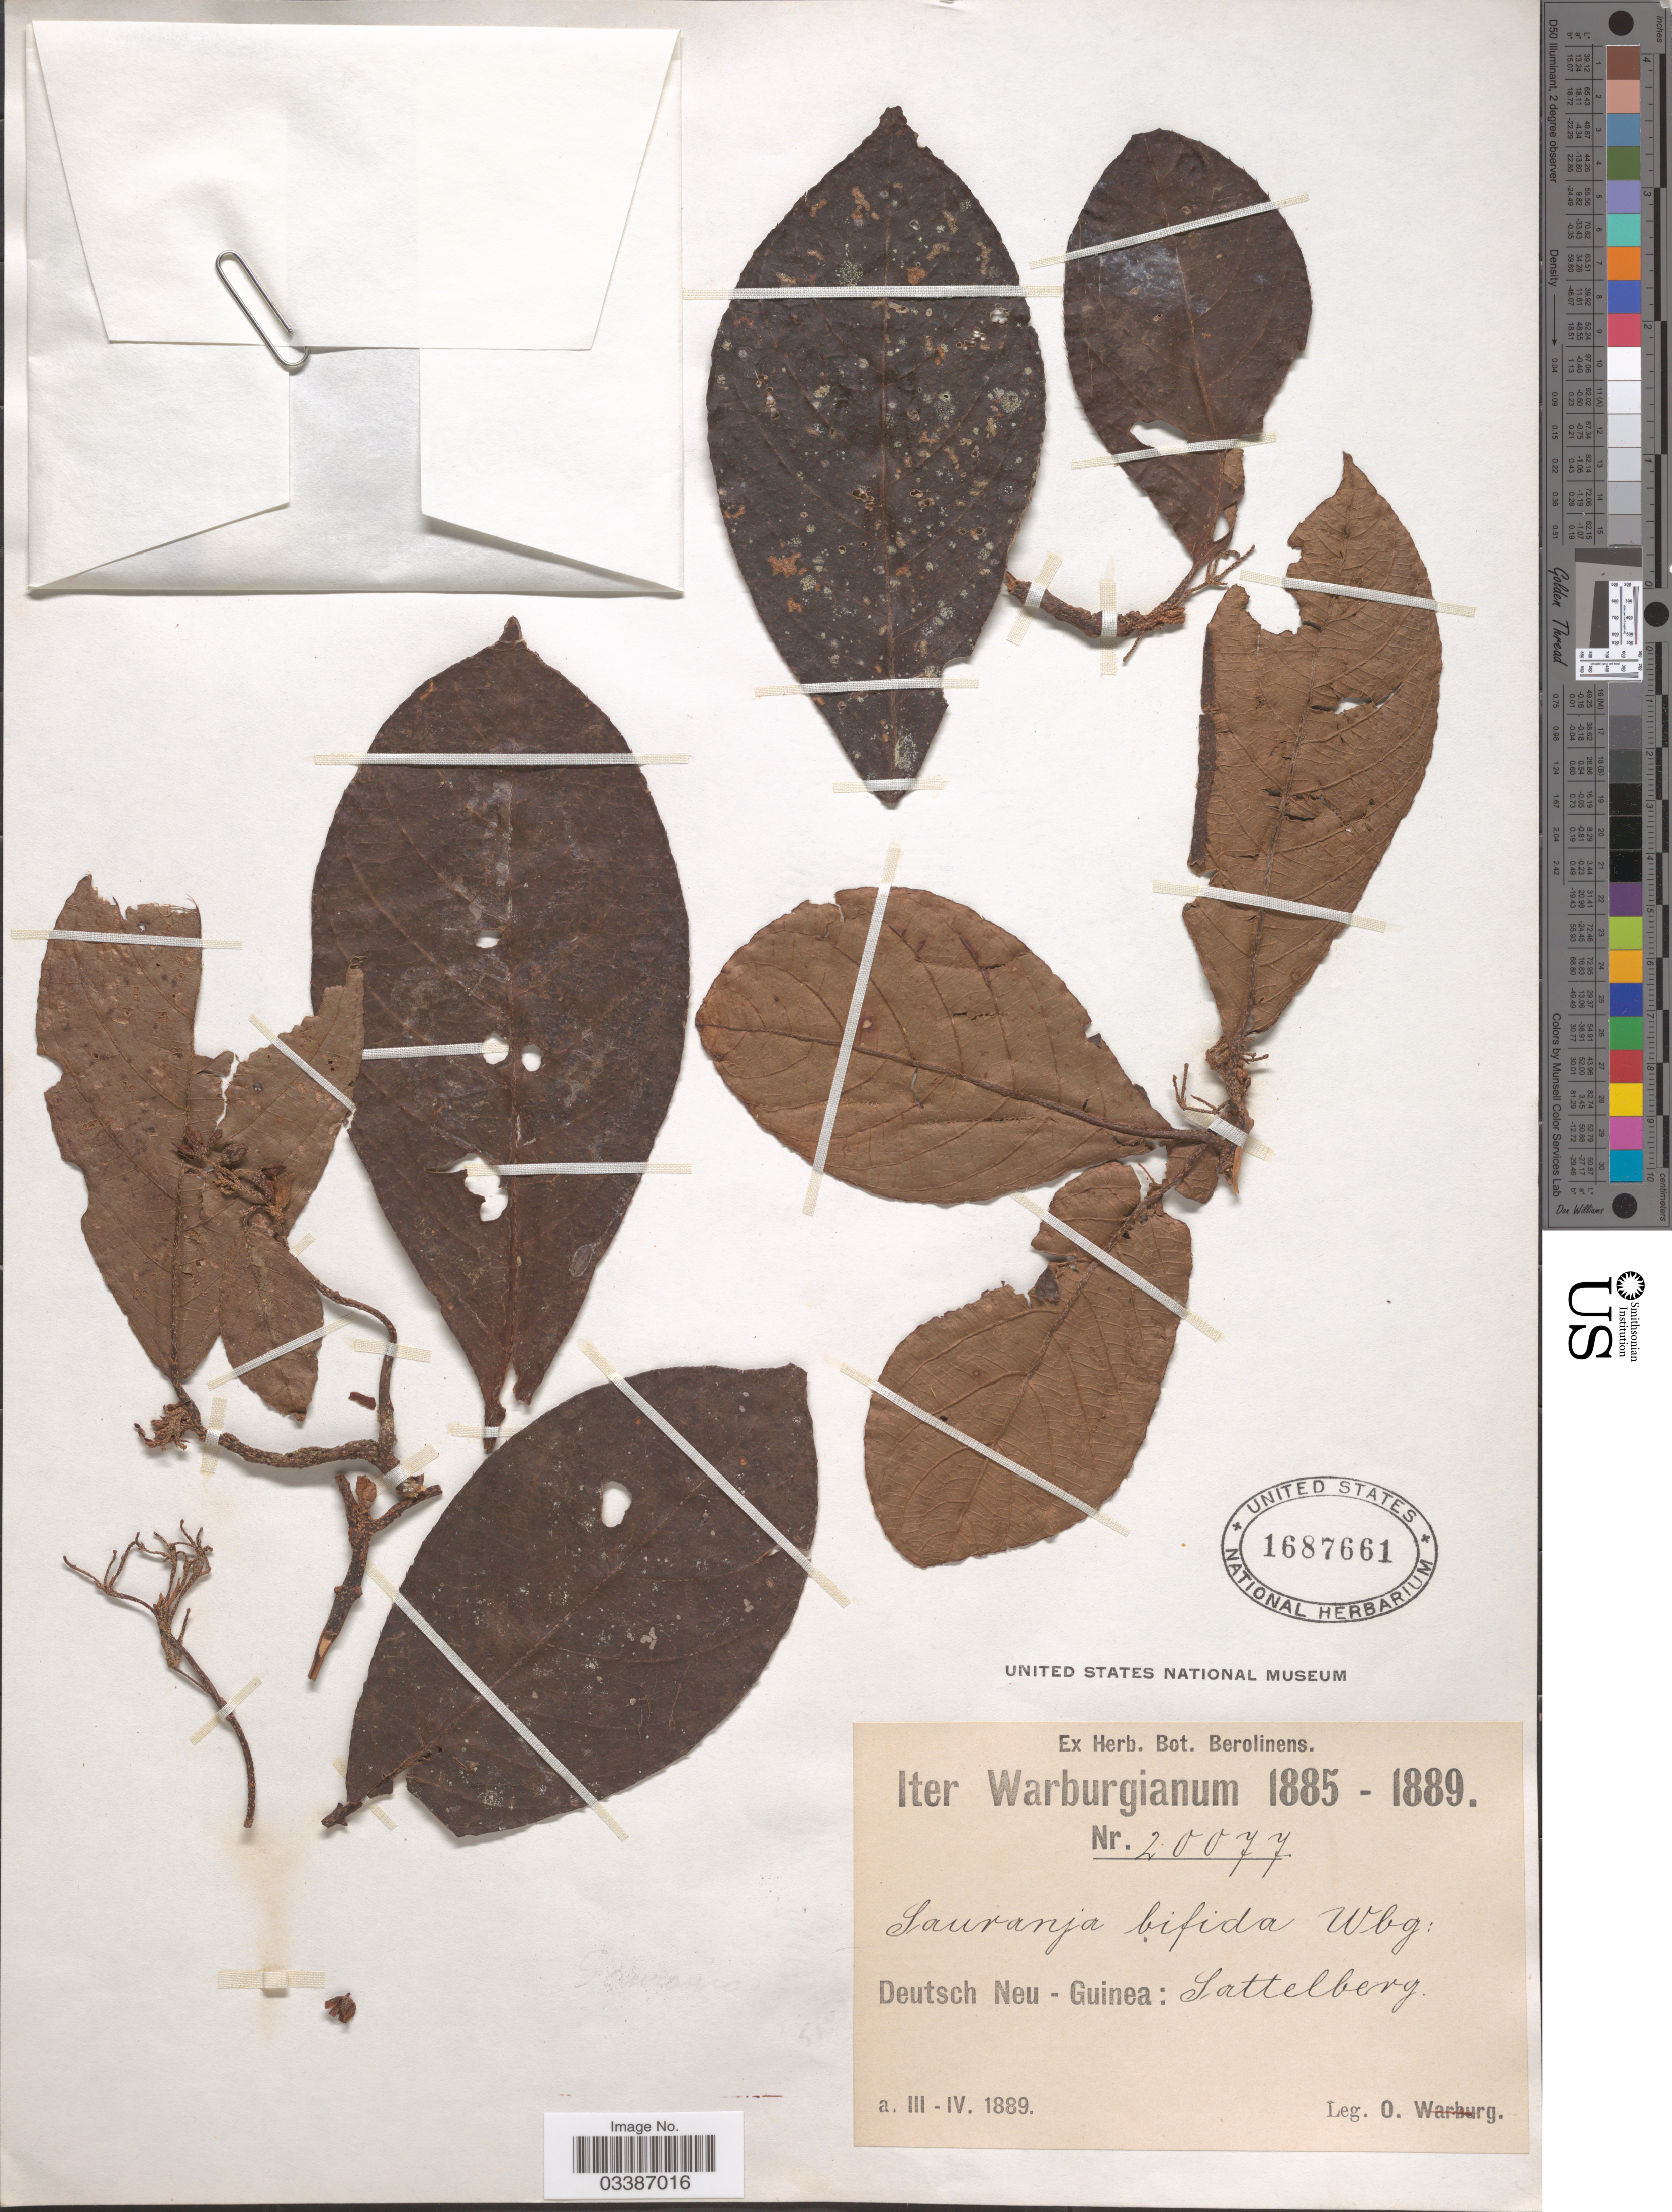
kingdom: Plantae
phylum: Tracheophyta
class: Magnoliopsida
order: Ericales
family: Actinidiaceae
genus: Saurauia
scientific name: Saurauia bifida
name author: Warb.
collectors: O. Warburg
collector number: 20077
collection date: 1889-03/1889-04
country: Papua New Guinea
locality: Deutsch Neu - Guinea: Sattelberg.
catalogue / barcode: US 1687661